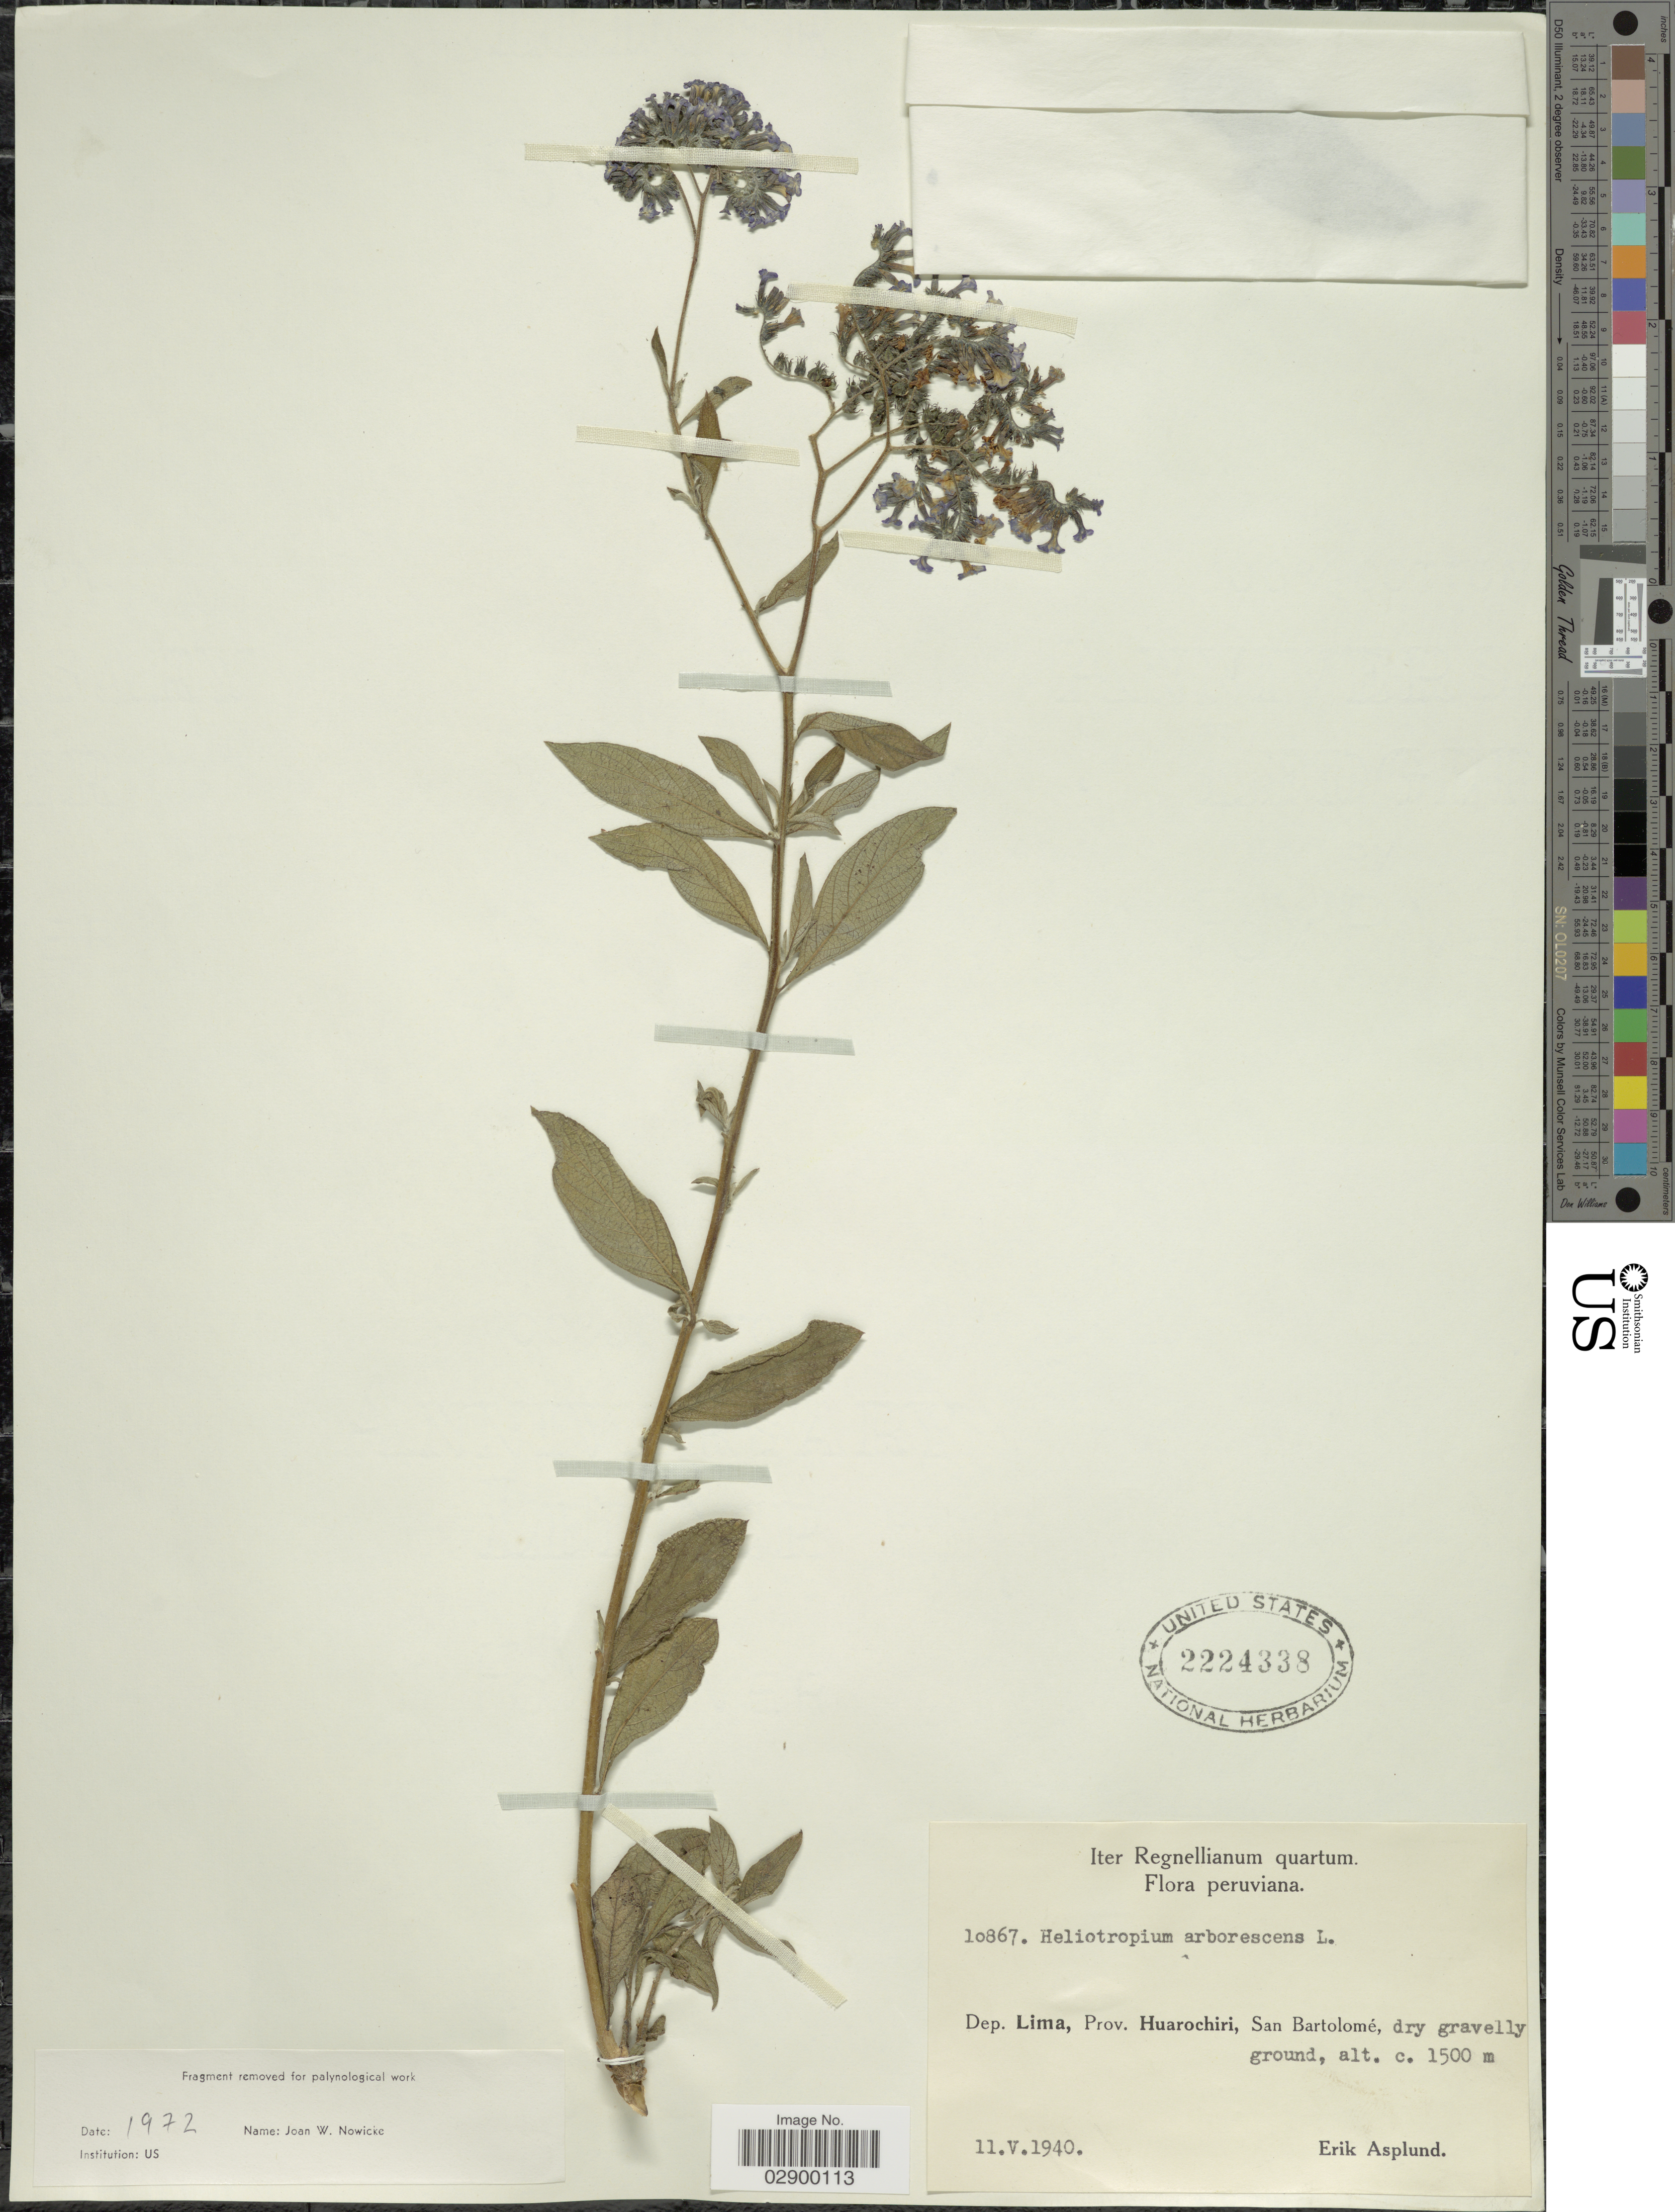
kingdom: Plantae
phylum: Tracheophyta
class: Magnoliopsida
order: Boraginales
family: Heliotropiaceae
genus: Heliotropium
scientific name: Heliotropium arborescens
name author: L.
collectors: E. Asplund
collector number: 10867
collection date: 1940-05-11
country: Peru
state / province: Lima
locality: Dep. Lima, Prov. Huarochiri, San Bartolomé.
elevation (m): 1500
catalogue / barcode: US 2224338